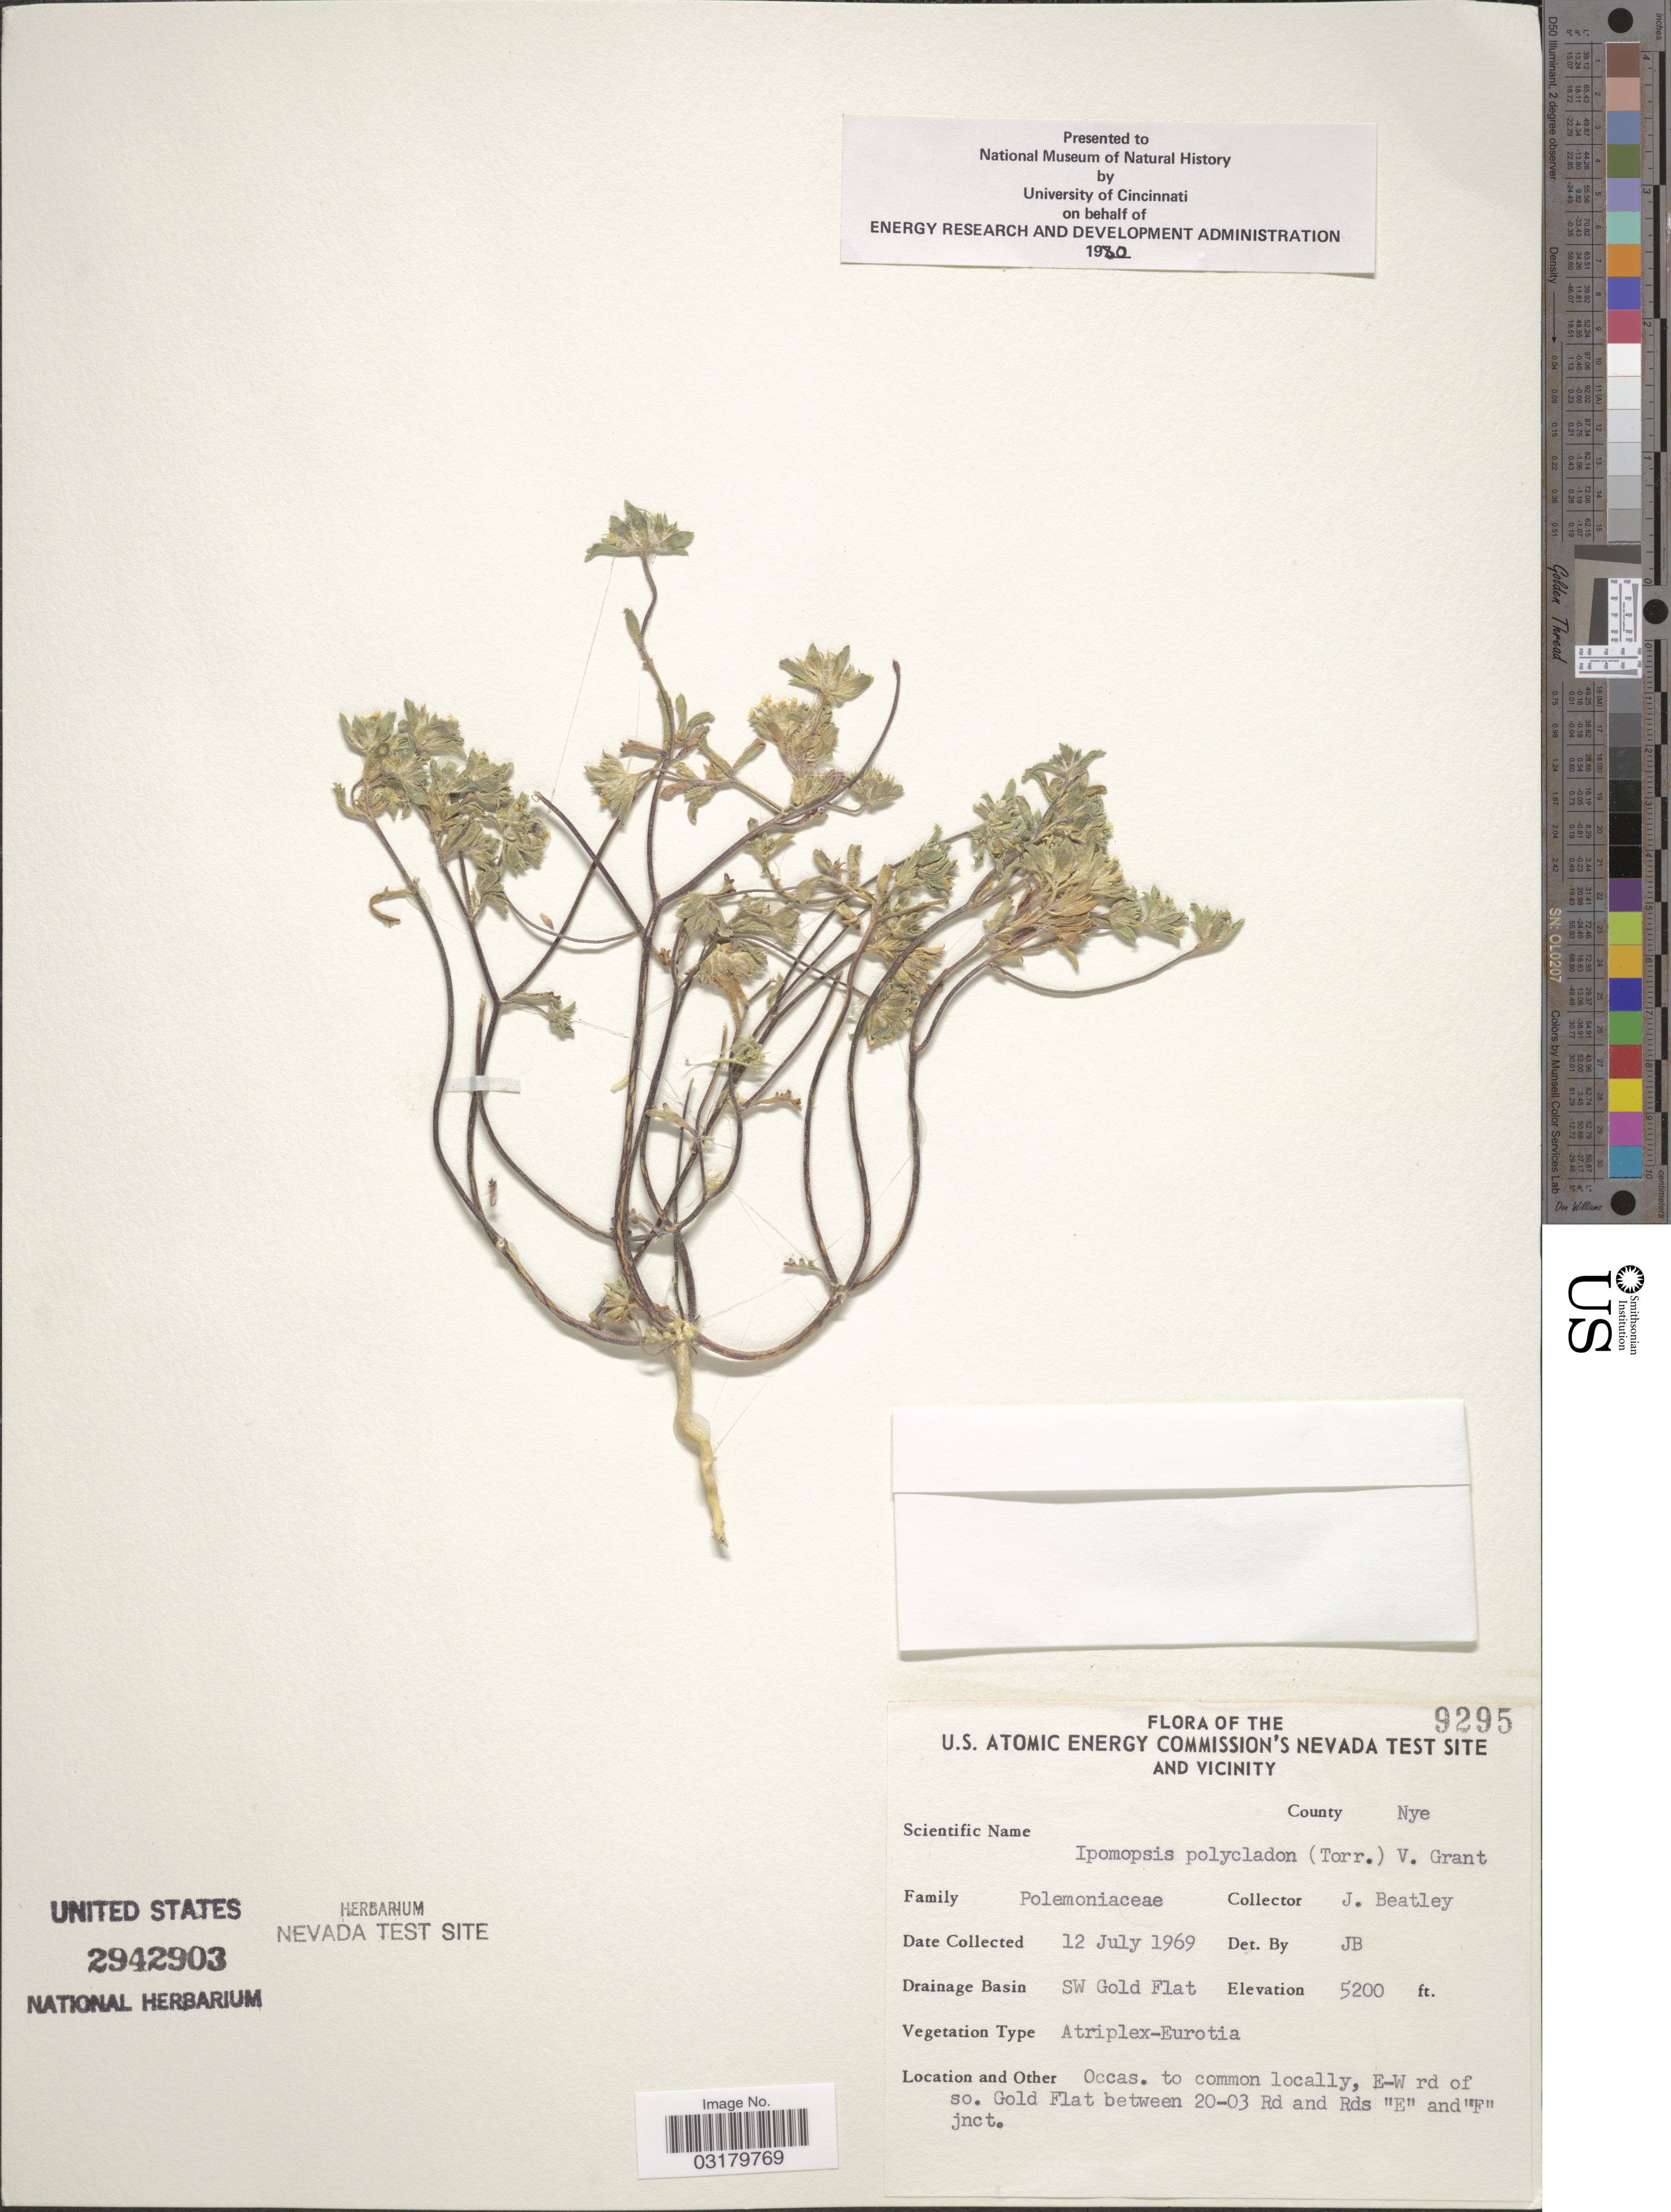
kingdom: Plantae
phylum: Tracheophyta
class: Magnoliopsida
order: Ericales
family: Polemoniaceae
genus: Ipomopsis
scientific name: Ipomopsis polycladon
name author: (Torr.) V.E. Grant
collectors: J. C. Beatley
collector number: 9295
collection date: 1969-07-12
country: United States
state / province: Nevada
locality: The U.S. Atomic Energy Commission's Nevada Test Site and Vicinity. County Nye. Drainage Basin SW Gold Flat. E-W rd of so. Gold Flat between 20-03 Rd and Rds 'E' and 'F' jnct.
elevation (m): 1585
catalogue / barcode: US 2942903